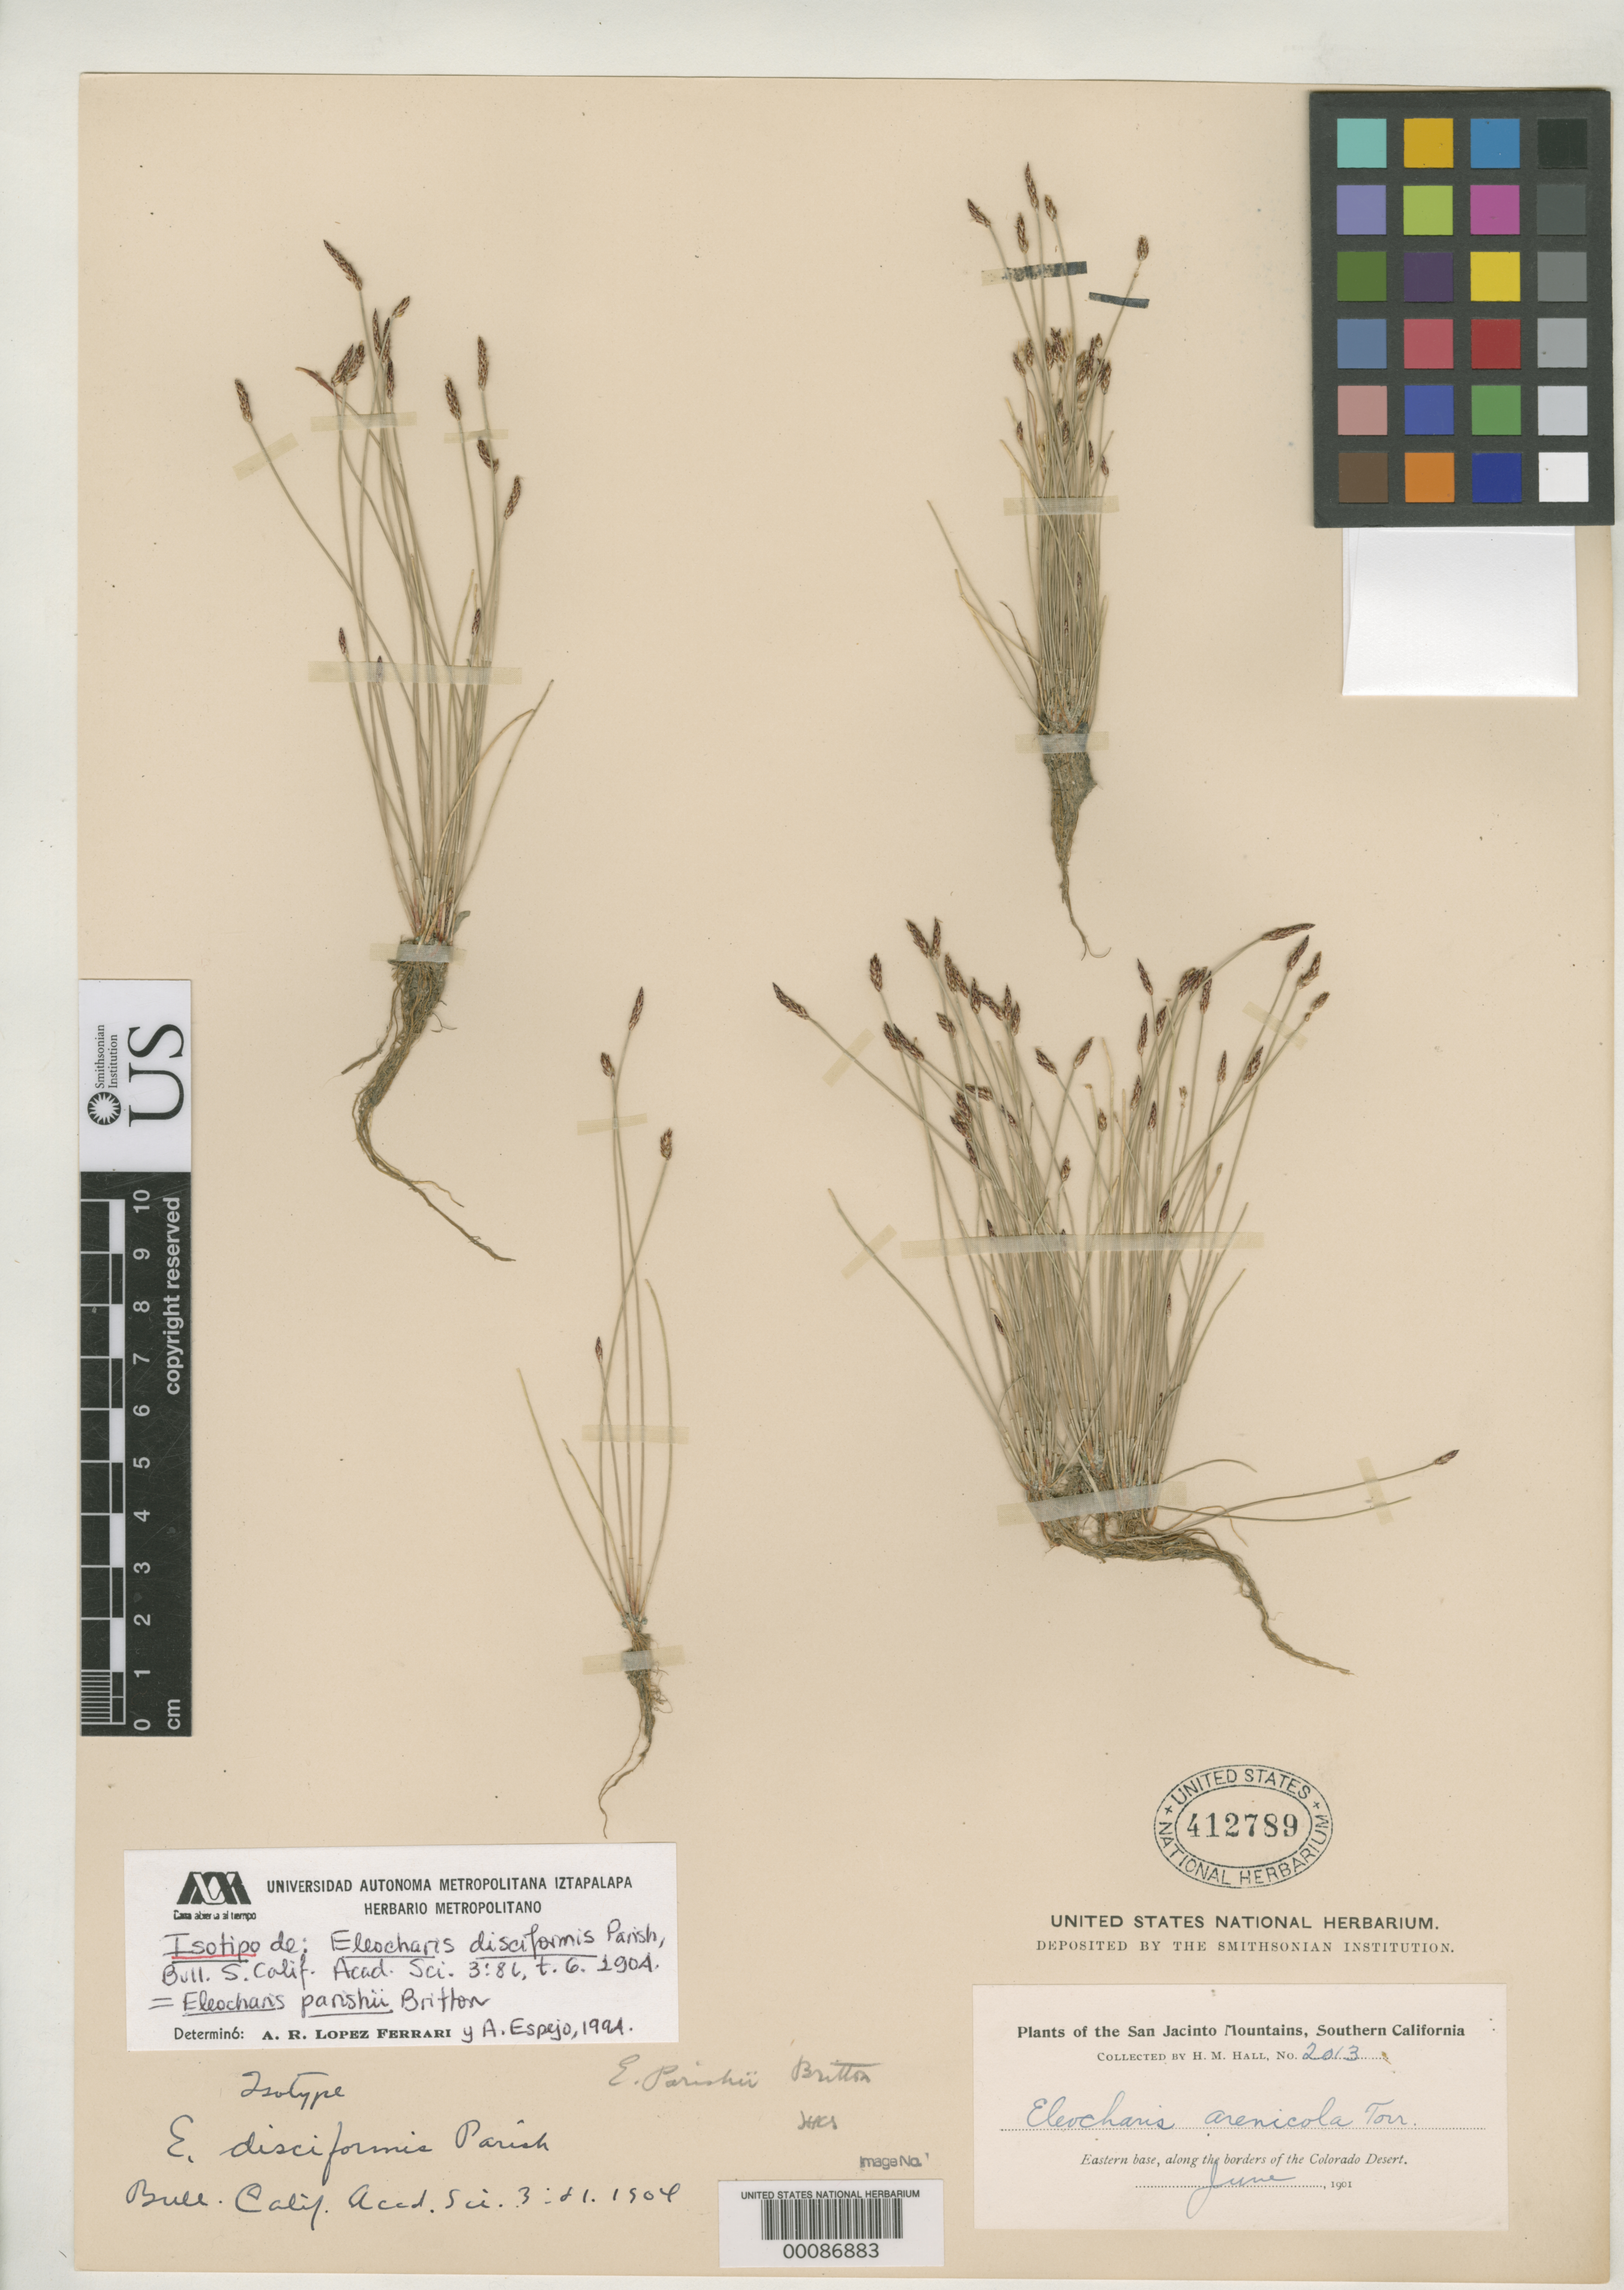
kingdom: Plantae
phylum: Tracheophyta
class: Liliopsida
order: Poales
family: Cyperaceae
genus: Eleocharis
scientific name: Eleocharis disciformis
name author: Parish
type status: Isotype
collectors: H. M. Hall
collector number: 2013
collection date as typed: Jun 1901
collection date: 1901-06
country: United States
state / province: California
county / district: Riverside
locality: San Jacinto Mountains, eastern base, border of Colorado Desert.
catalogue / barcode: US 412789